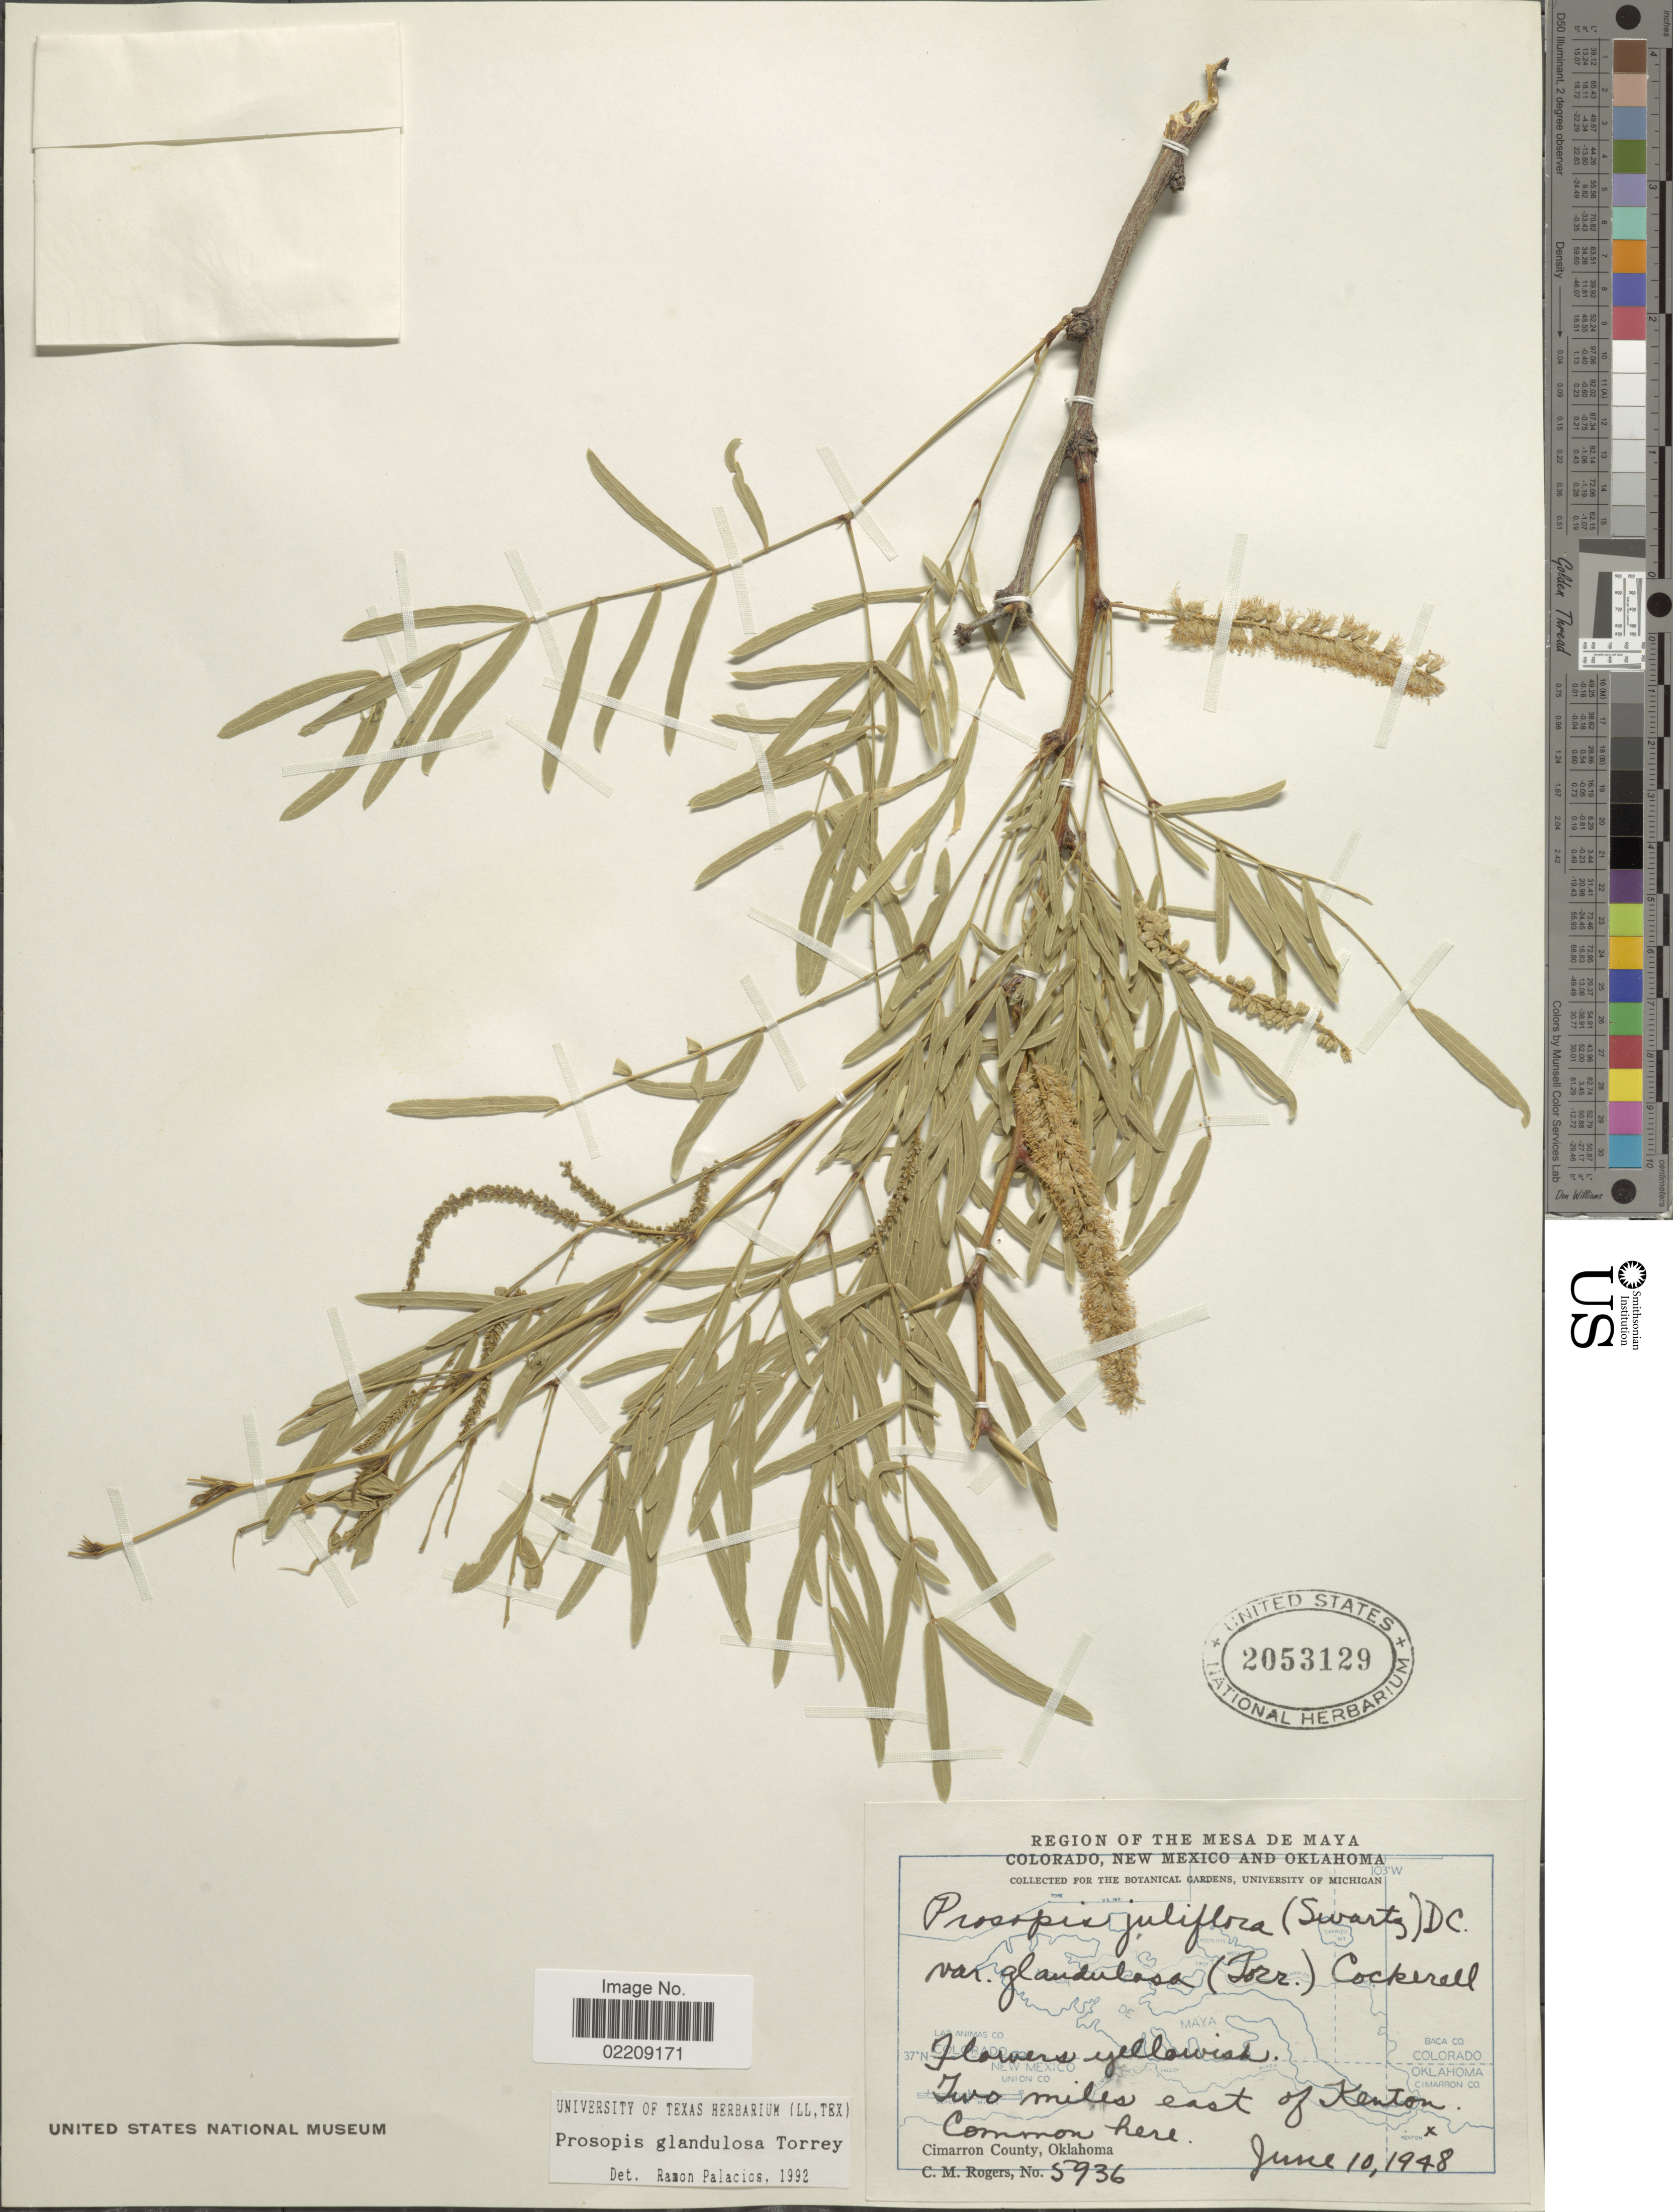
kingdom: Plantae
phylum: Tracheophyta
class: Magnoliopsida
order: Fabales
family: Fabaceae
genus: Neltuma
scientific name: Neltuma glandulosa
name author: (Torr.) Britton & Rose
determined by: Strong, Mark T., (BOT), Smithsonian Institution - National Museum of Natural History (UNITED STATES)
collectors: C. M. Rogers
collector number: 5936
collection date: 1948-06-10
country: United States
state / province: Oklahoma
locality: Region of The Mesa de Maya Colorado, New Mexico and Oklahoma, Two miles east of Kenton, Cimarron County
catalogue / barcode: US 2053129